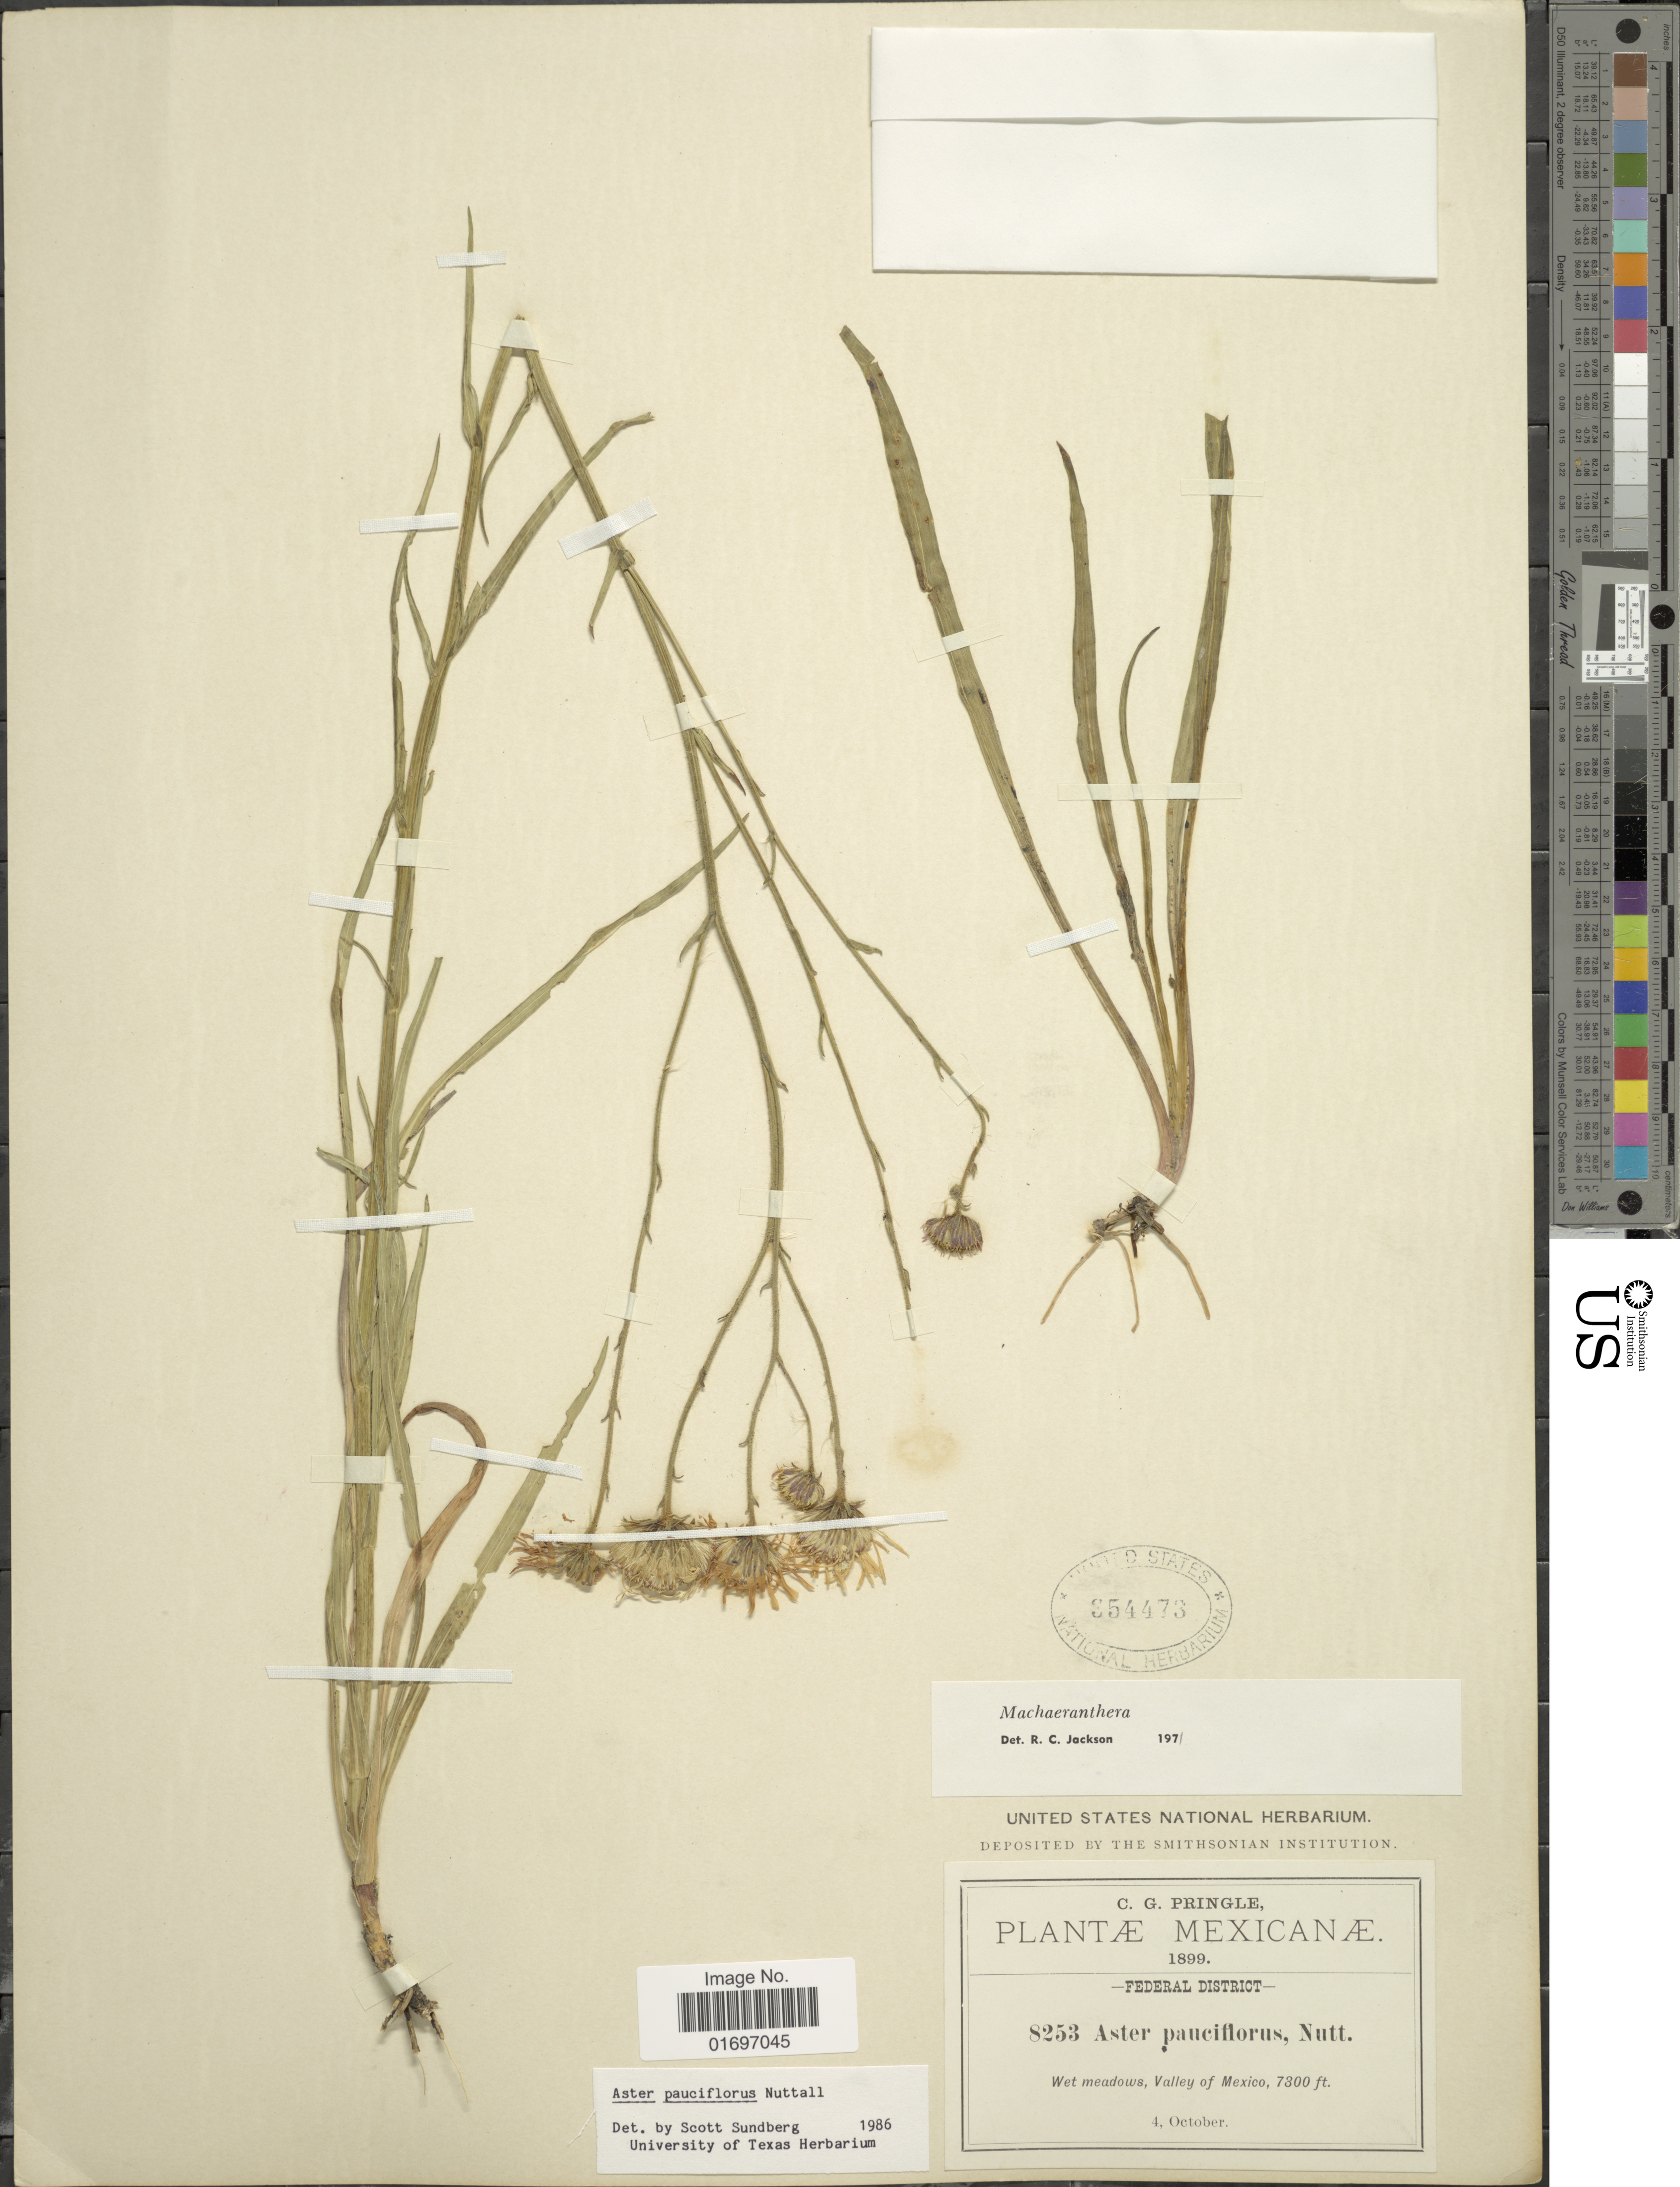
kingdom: Plantae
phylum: Tracheophyta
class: Magnoliopsida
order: Asterales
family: Asteraceae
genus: Almutaster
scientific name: Almutaster pauciflorus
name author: (Nutt.) Á. Löve & D. Löve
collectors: C. G. Pringle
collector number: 8253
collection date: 1899-10-04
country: Mexico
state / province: Distrito Federal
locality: Federal District. Wet meadows, Valley of Mexico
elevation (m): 2225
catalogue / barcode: US 354473